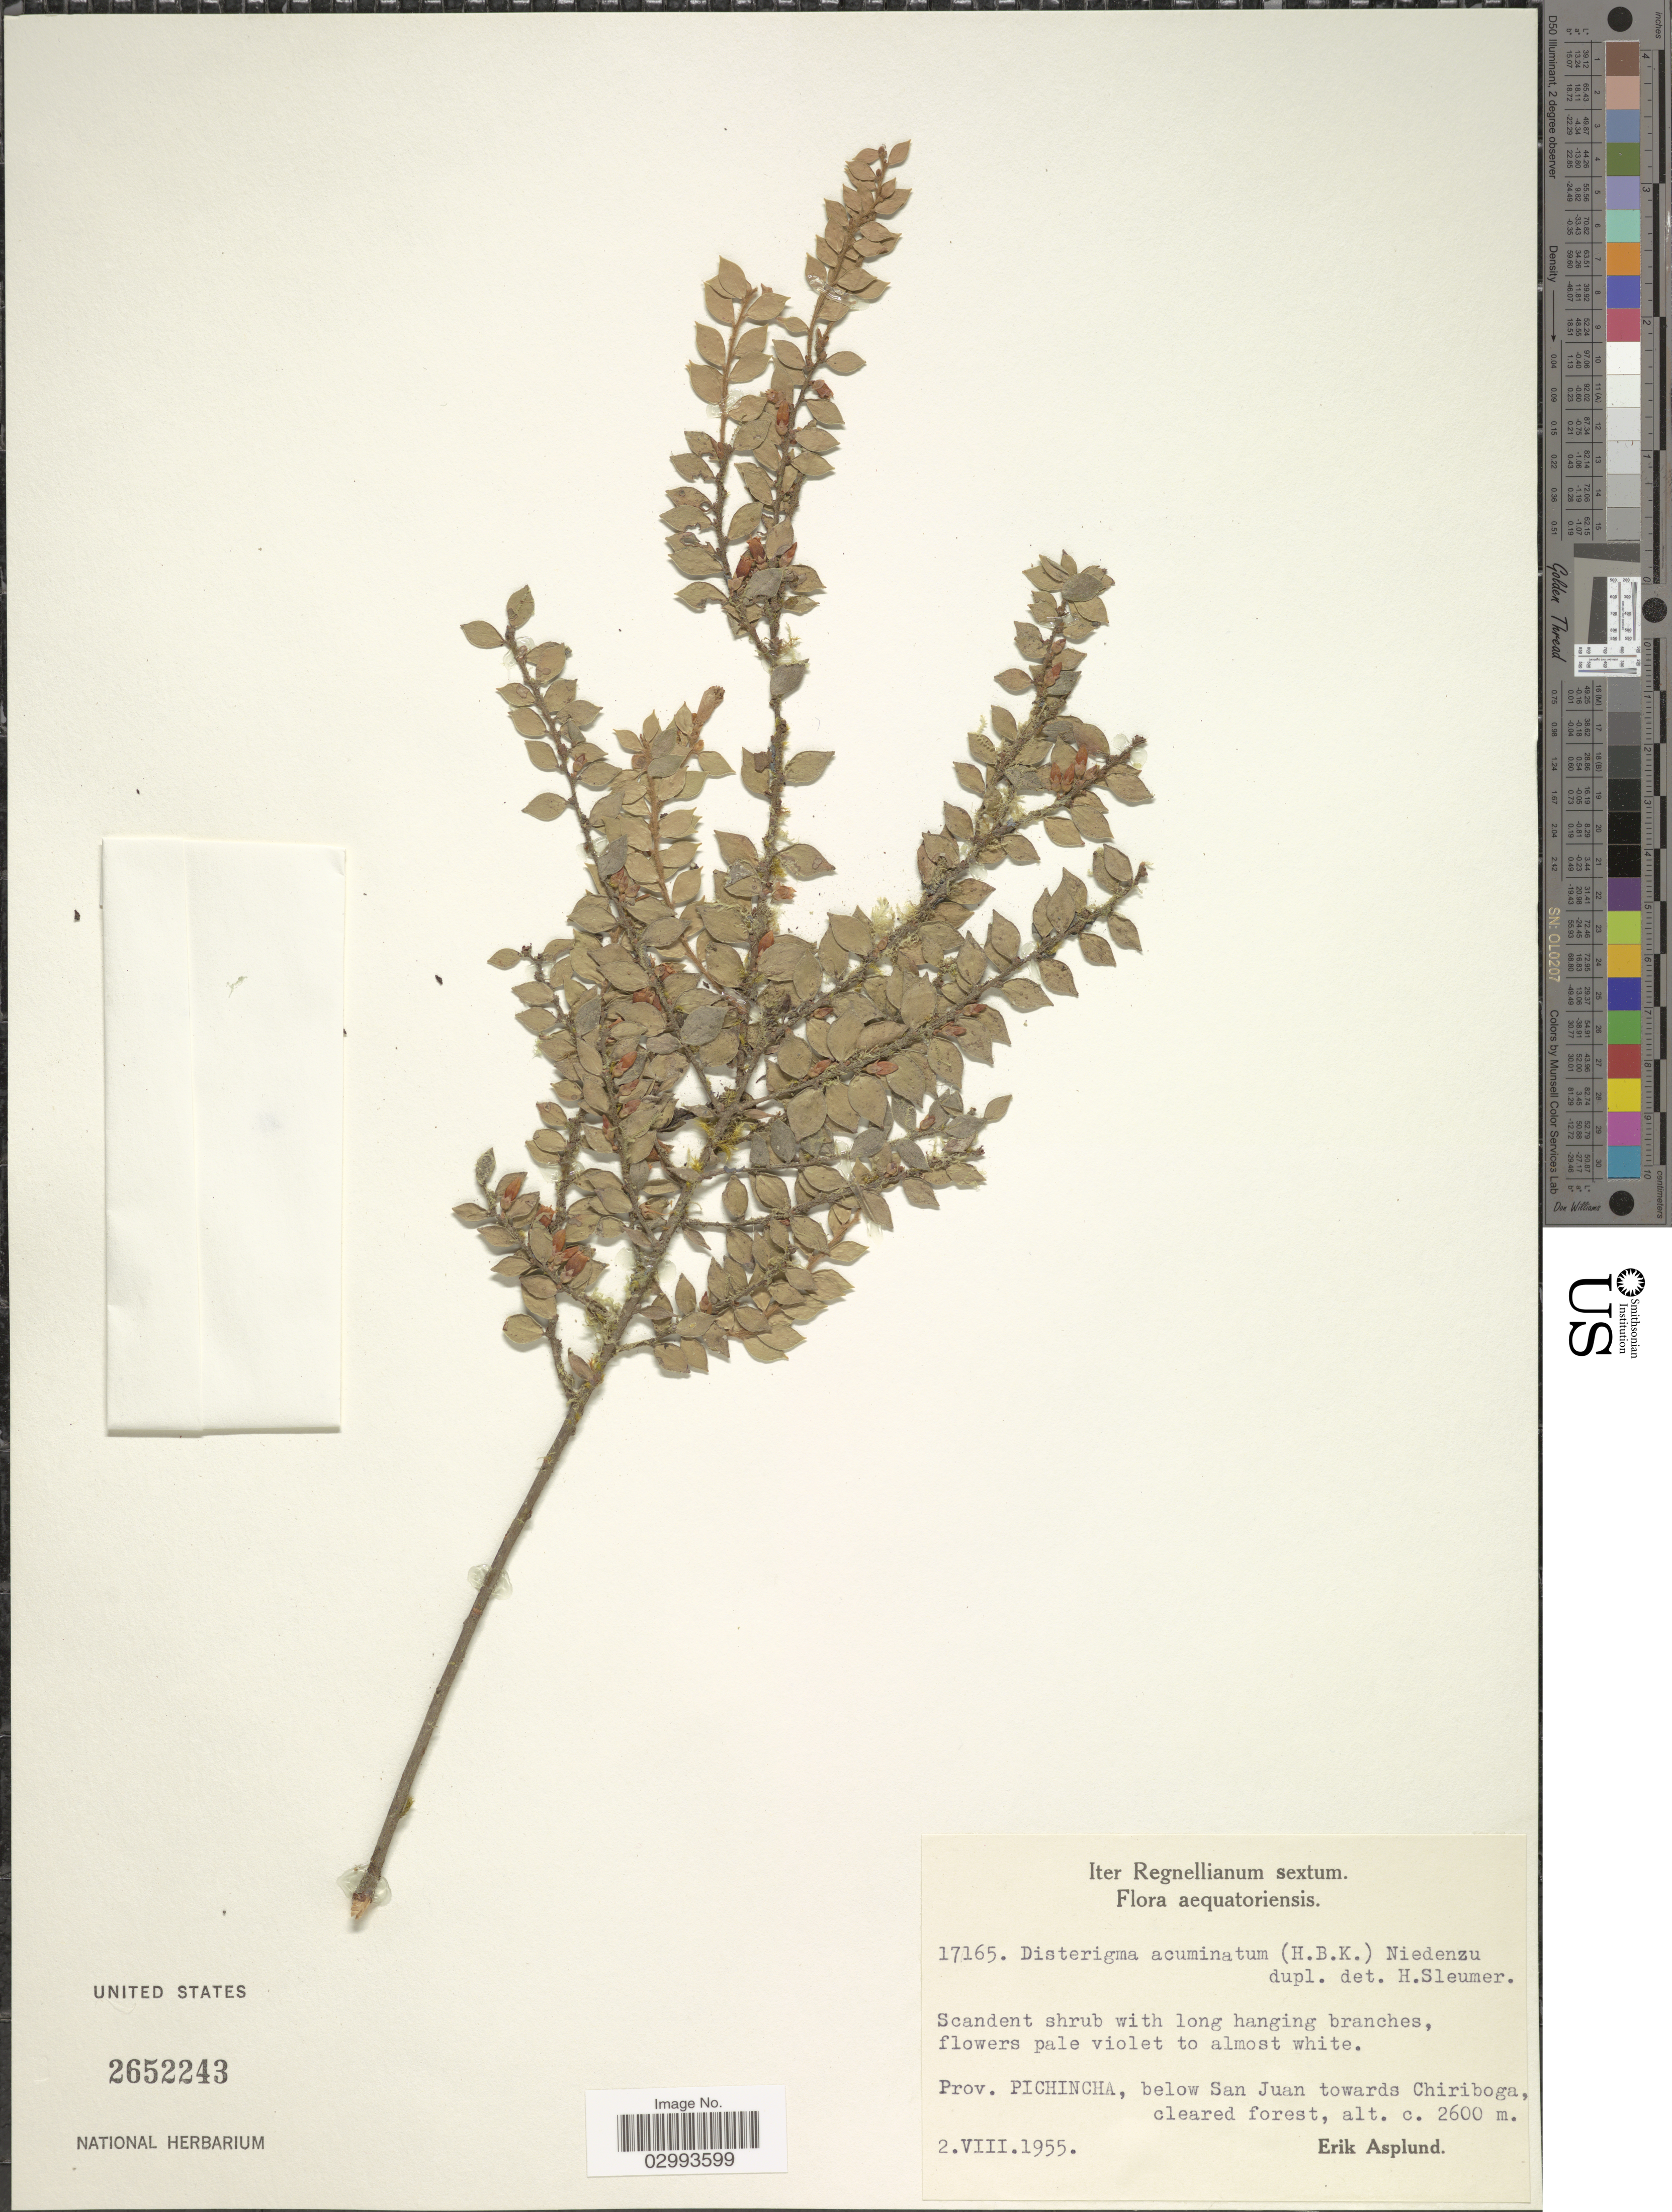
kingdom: Plantae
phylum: Tracheophyta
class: Magnoliopsida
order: Ericales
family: Ericaceae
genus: Disterigma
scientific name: Disterigma acuminatum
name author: (Kunth) Nied.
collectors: E. Asplund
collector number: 17165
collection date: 1955-08-02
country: Ecuador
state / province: Pichincha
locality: Below San Juan towards Chiriboga.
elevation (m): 2600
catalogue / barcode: US 2652243